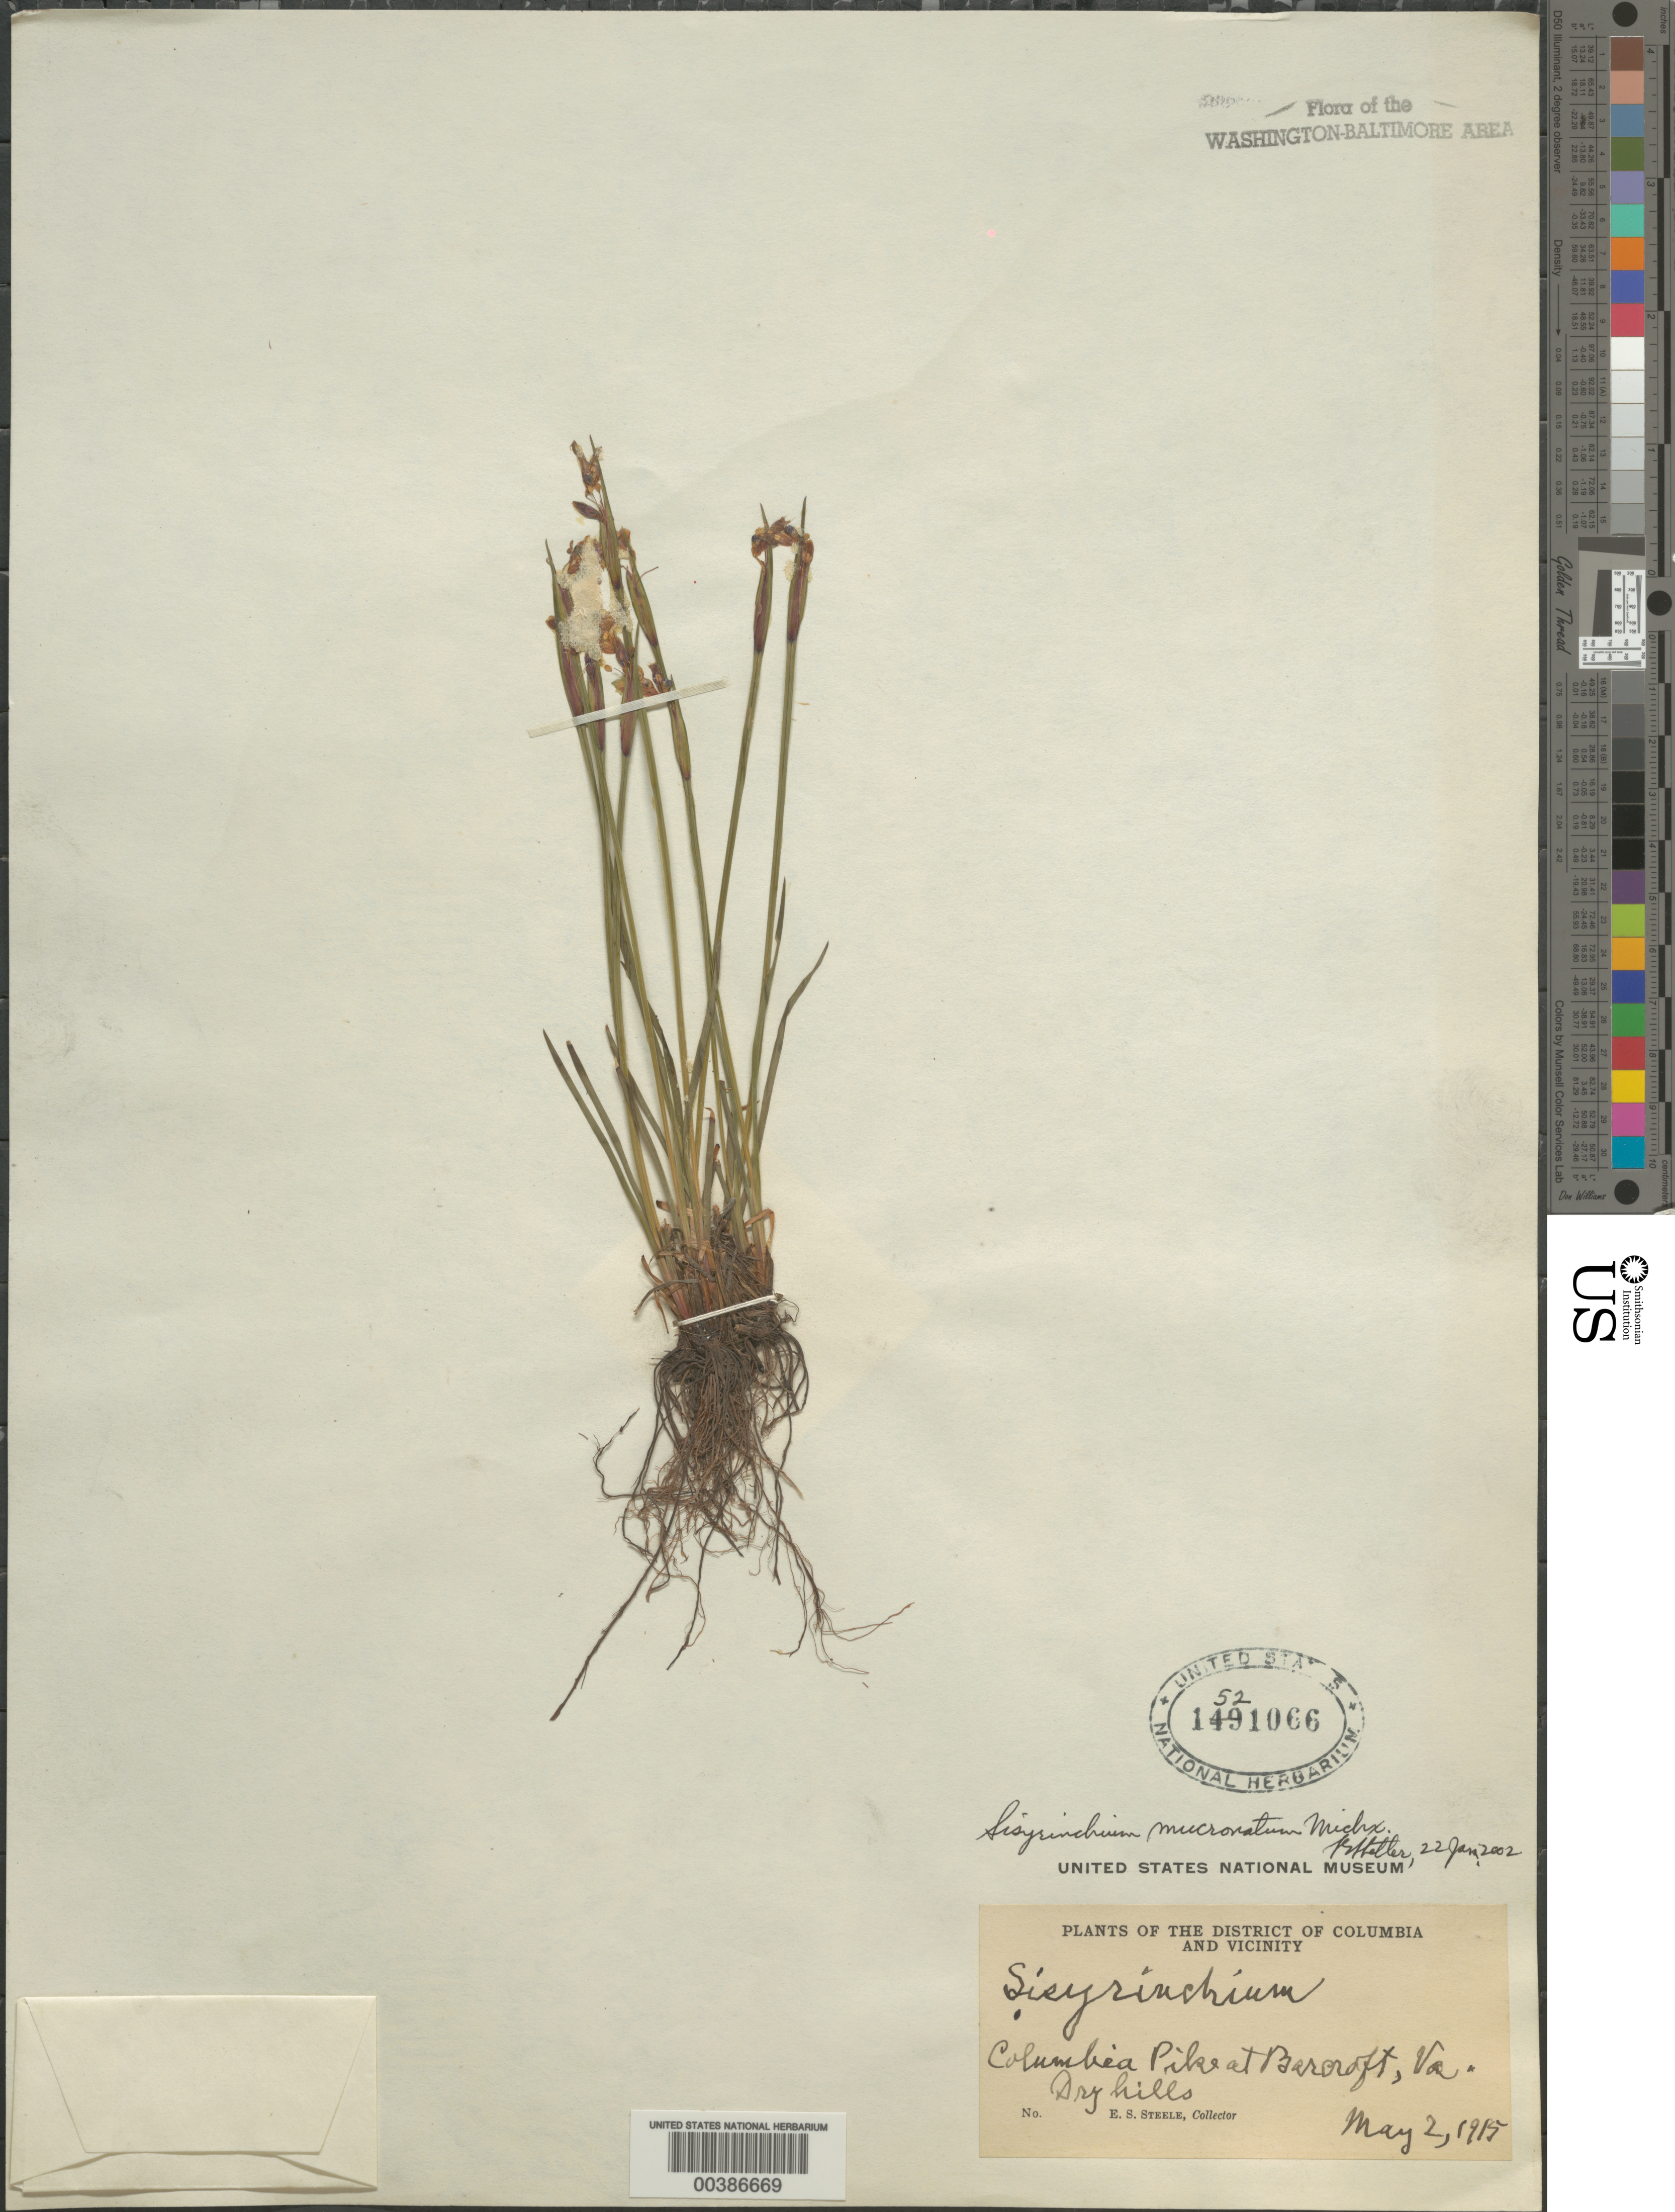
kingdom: Plantae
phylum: Tracheophyta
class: Liliopsida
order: Asparagales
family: Iridaceae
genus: Sisyrinchium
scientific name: Sisyrinchium mucronatum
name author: Michx.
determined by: Shetler, Stanwyn G., (US), NMNH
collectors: E. Steele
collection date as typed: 02 May 1915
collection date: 1915-05-02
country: United States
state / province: Virginia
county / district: Arlington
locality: Columbia Pike, Barcroft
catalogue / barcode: US 1521066